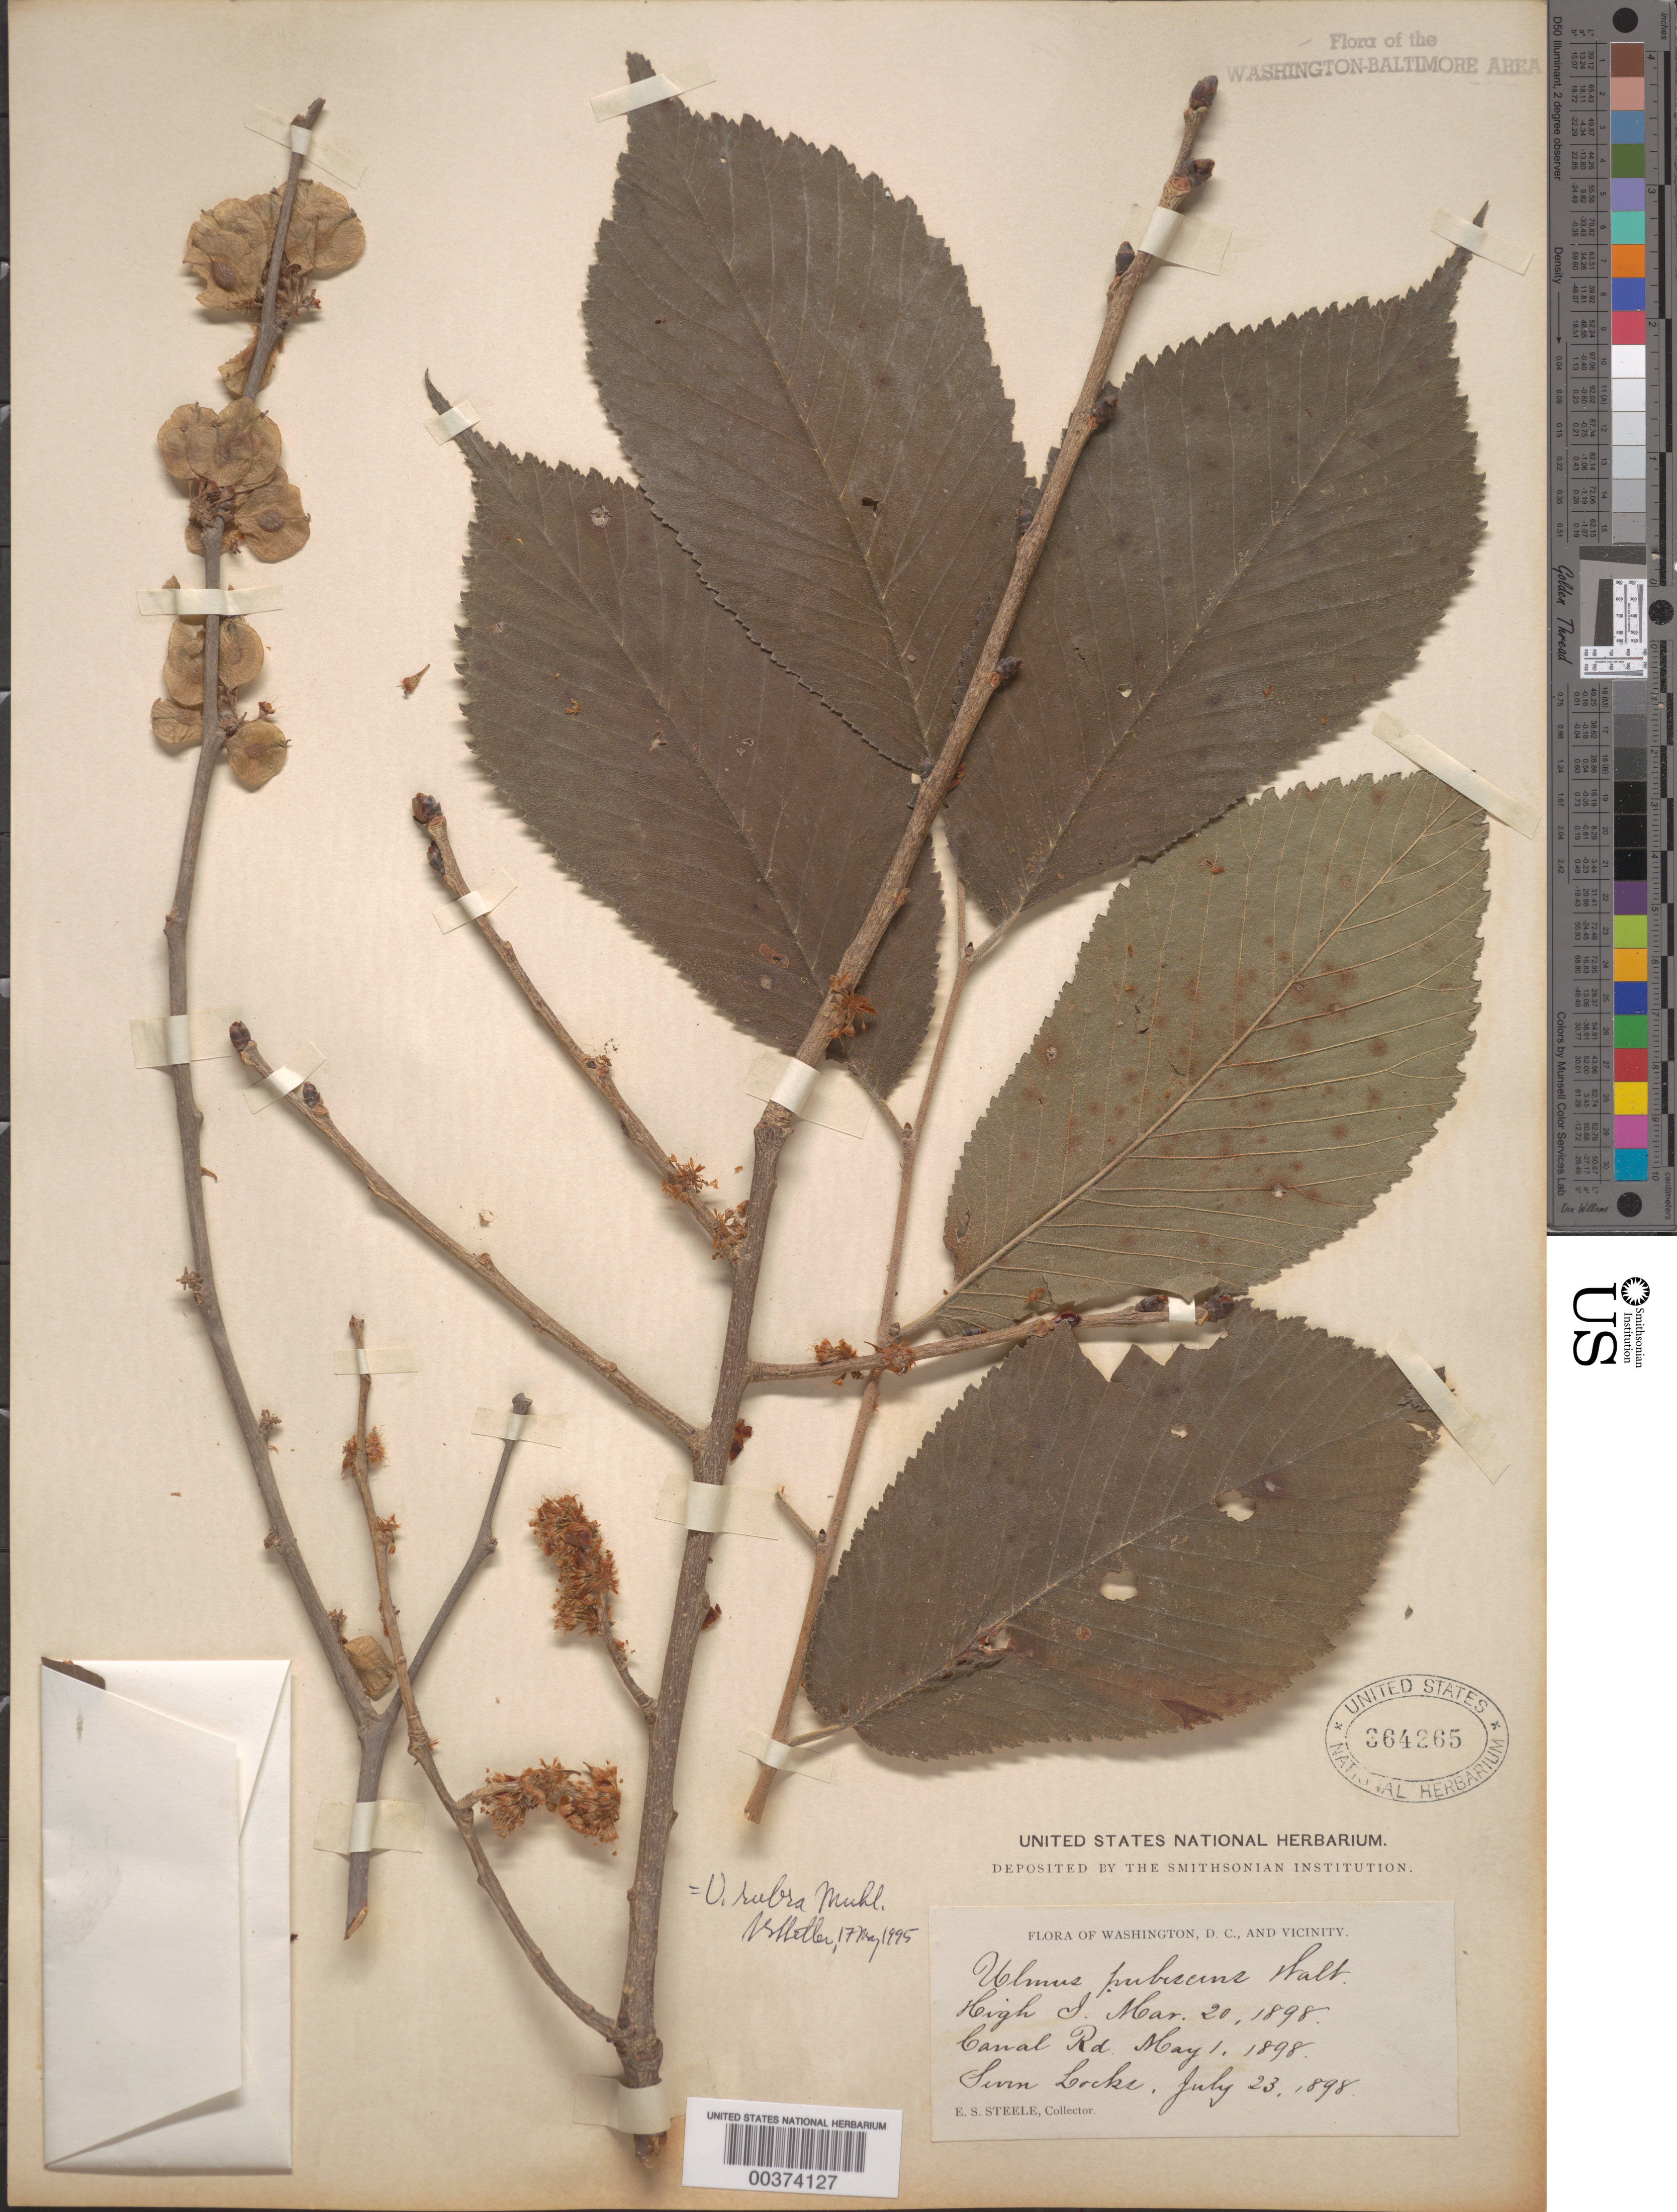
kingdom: Plantae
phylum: Tracheophyta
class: Magnoliopsida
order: Rosales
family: Ulmaceae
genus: Ulmus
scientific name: Ulmus rubra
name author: Muhl.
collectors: E. Steele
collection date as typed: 20 Mar 1898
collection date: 1898-03-20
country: United States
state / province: Maryland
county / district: Montgomery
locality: High Island C. & O. Canal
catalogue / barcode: US 364265